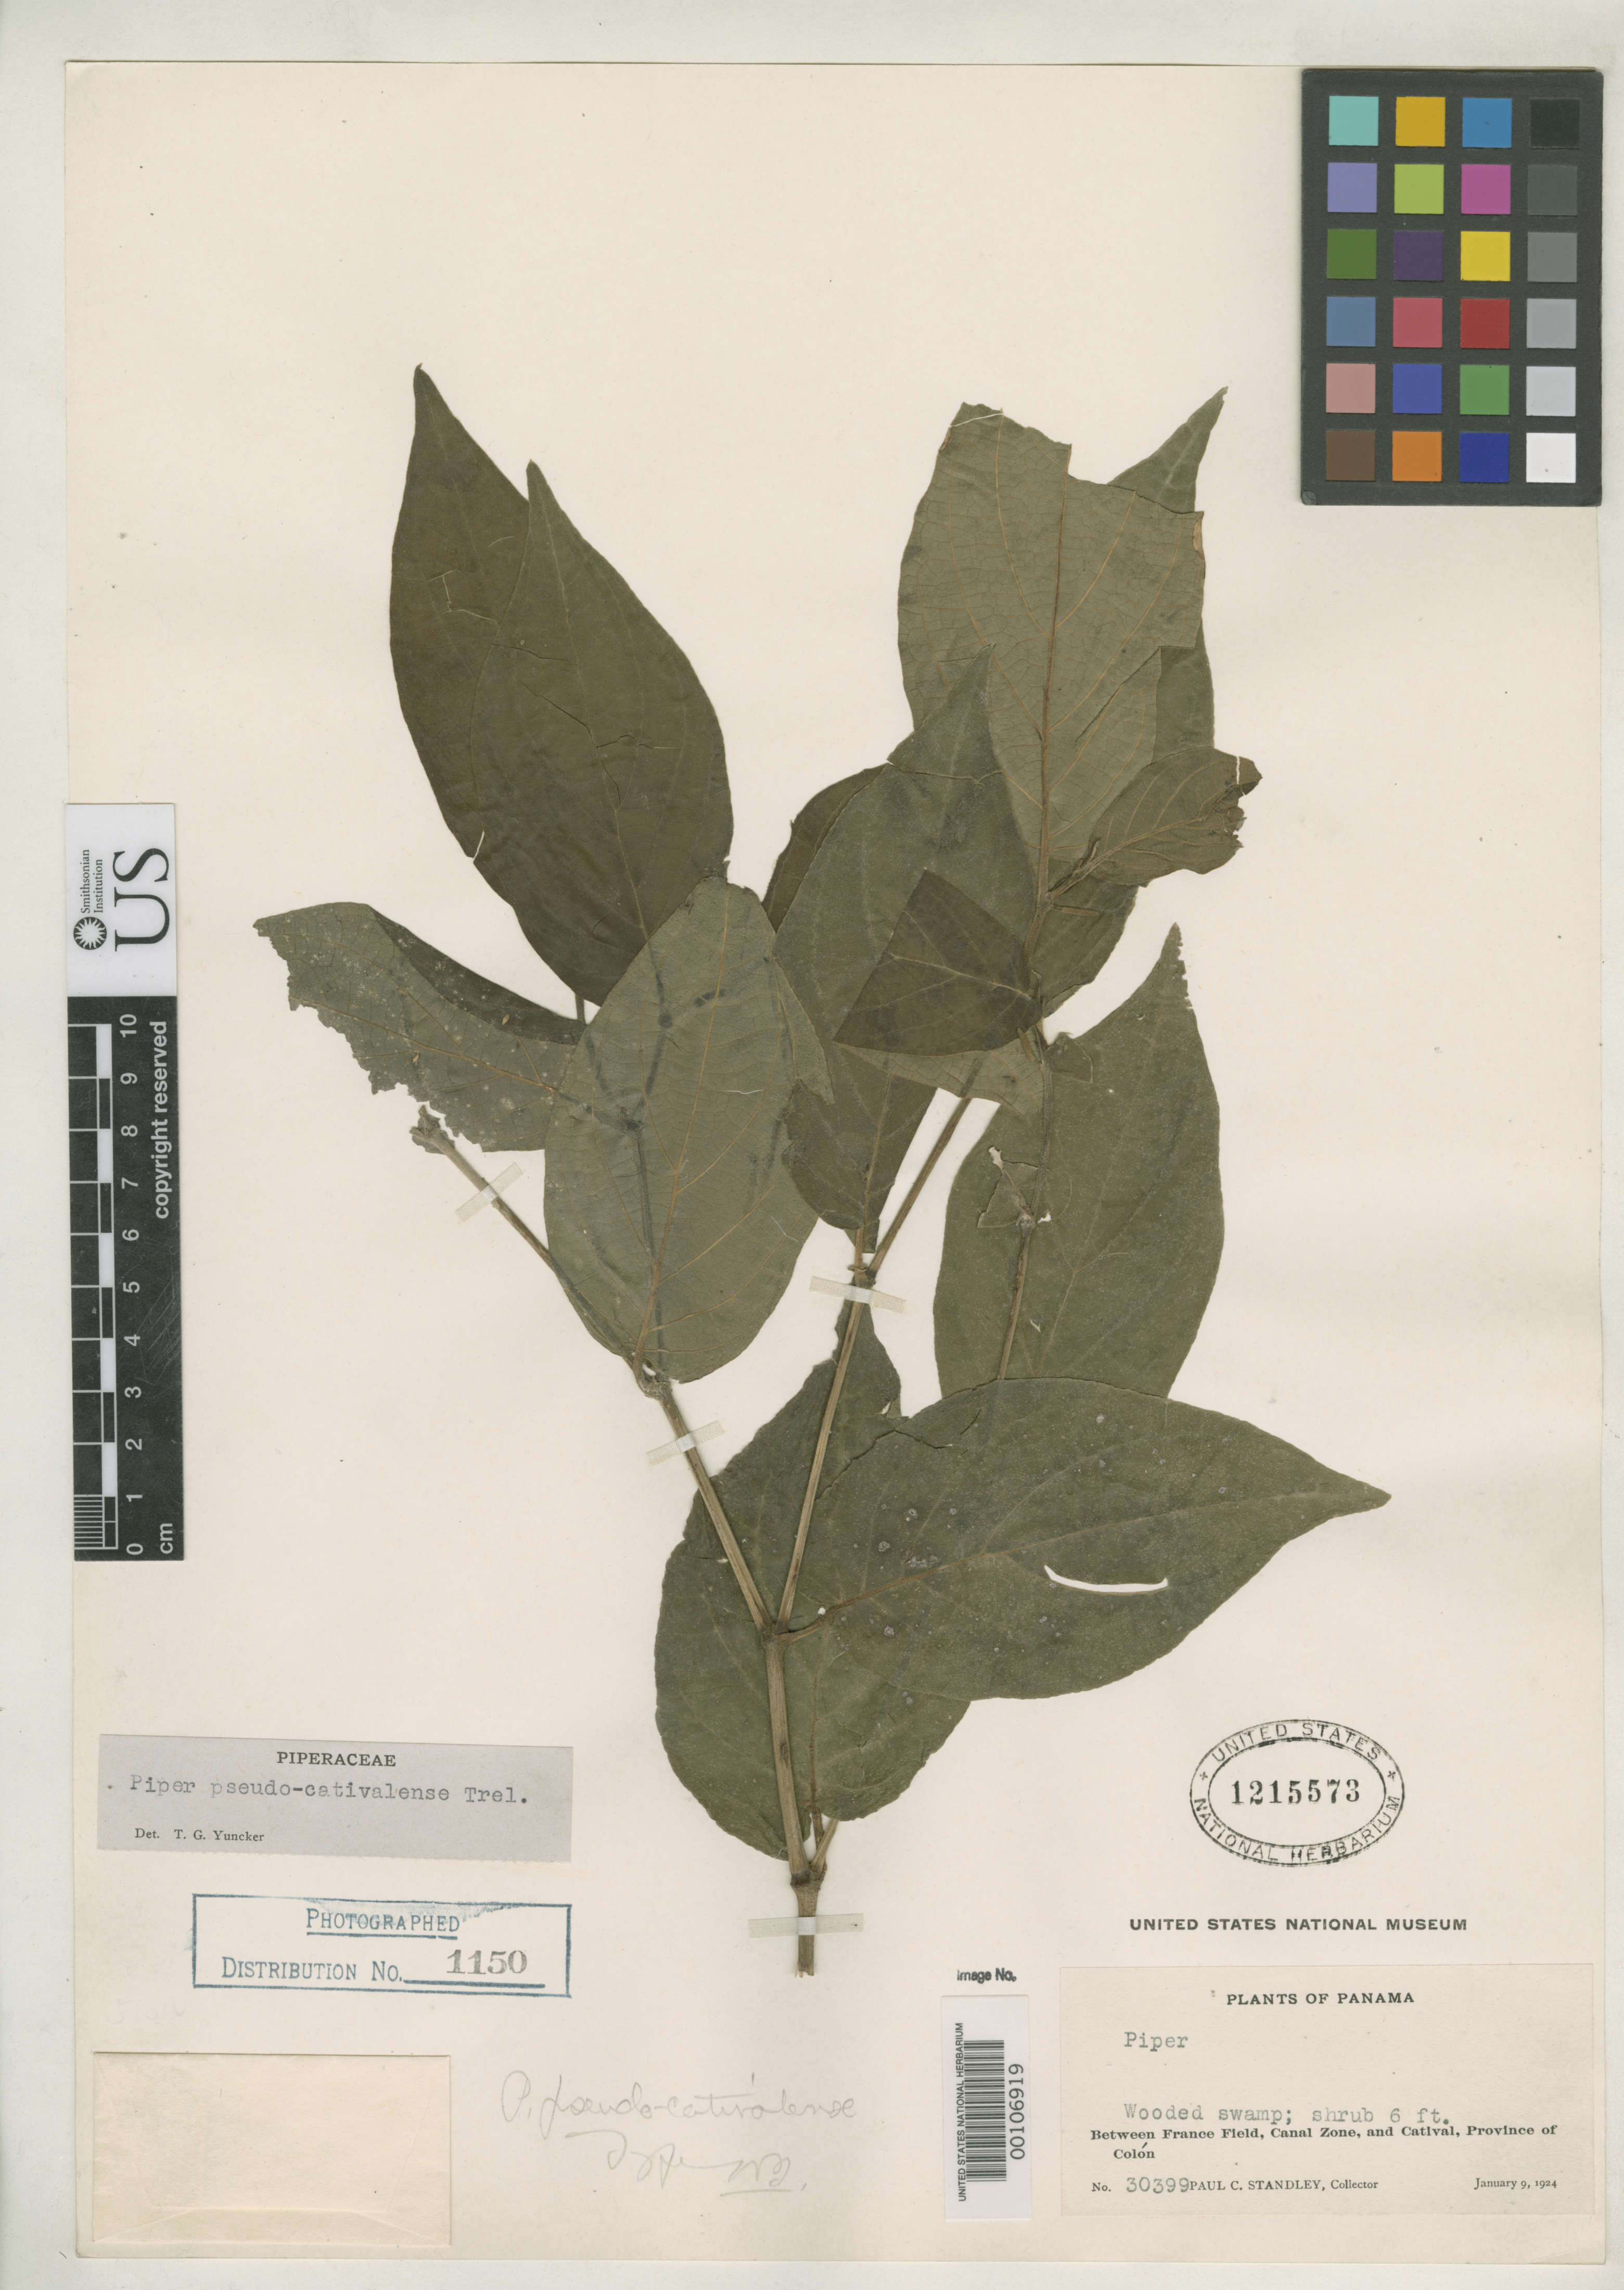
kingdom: Plantae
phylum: Tracheophyta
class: Magnoliopsida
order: Piperales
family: Piperaceae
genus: Piper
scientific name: Piper pseudocativalense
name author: Trel.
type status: Holotype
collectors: P. C. Standley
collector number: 30399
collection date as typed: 09 Jan 1924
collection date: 1924-01-09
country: Panama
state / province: Colón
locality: Between France Field and Catival.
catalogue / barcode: US 1215573